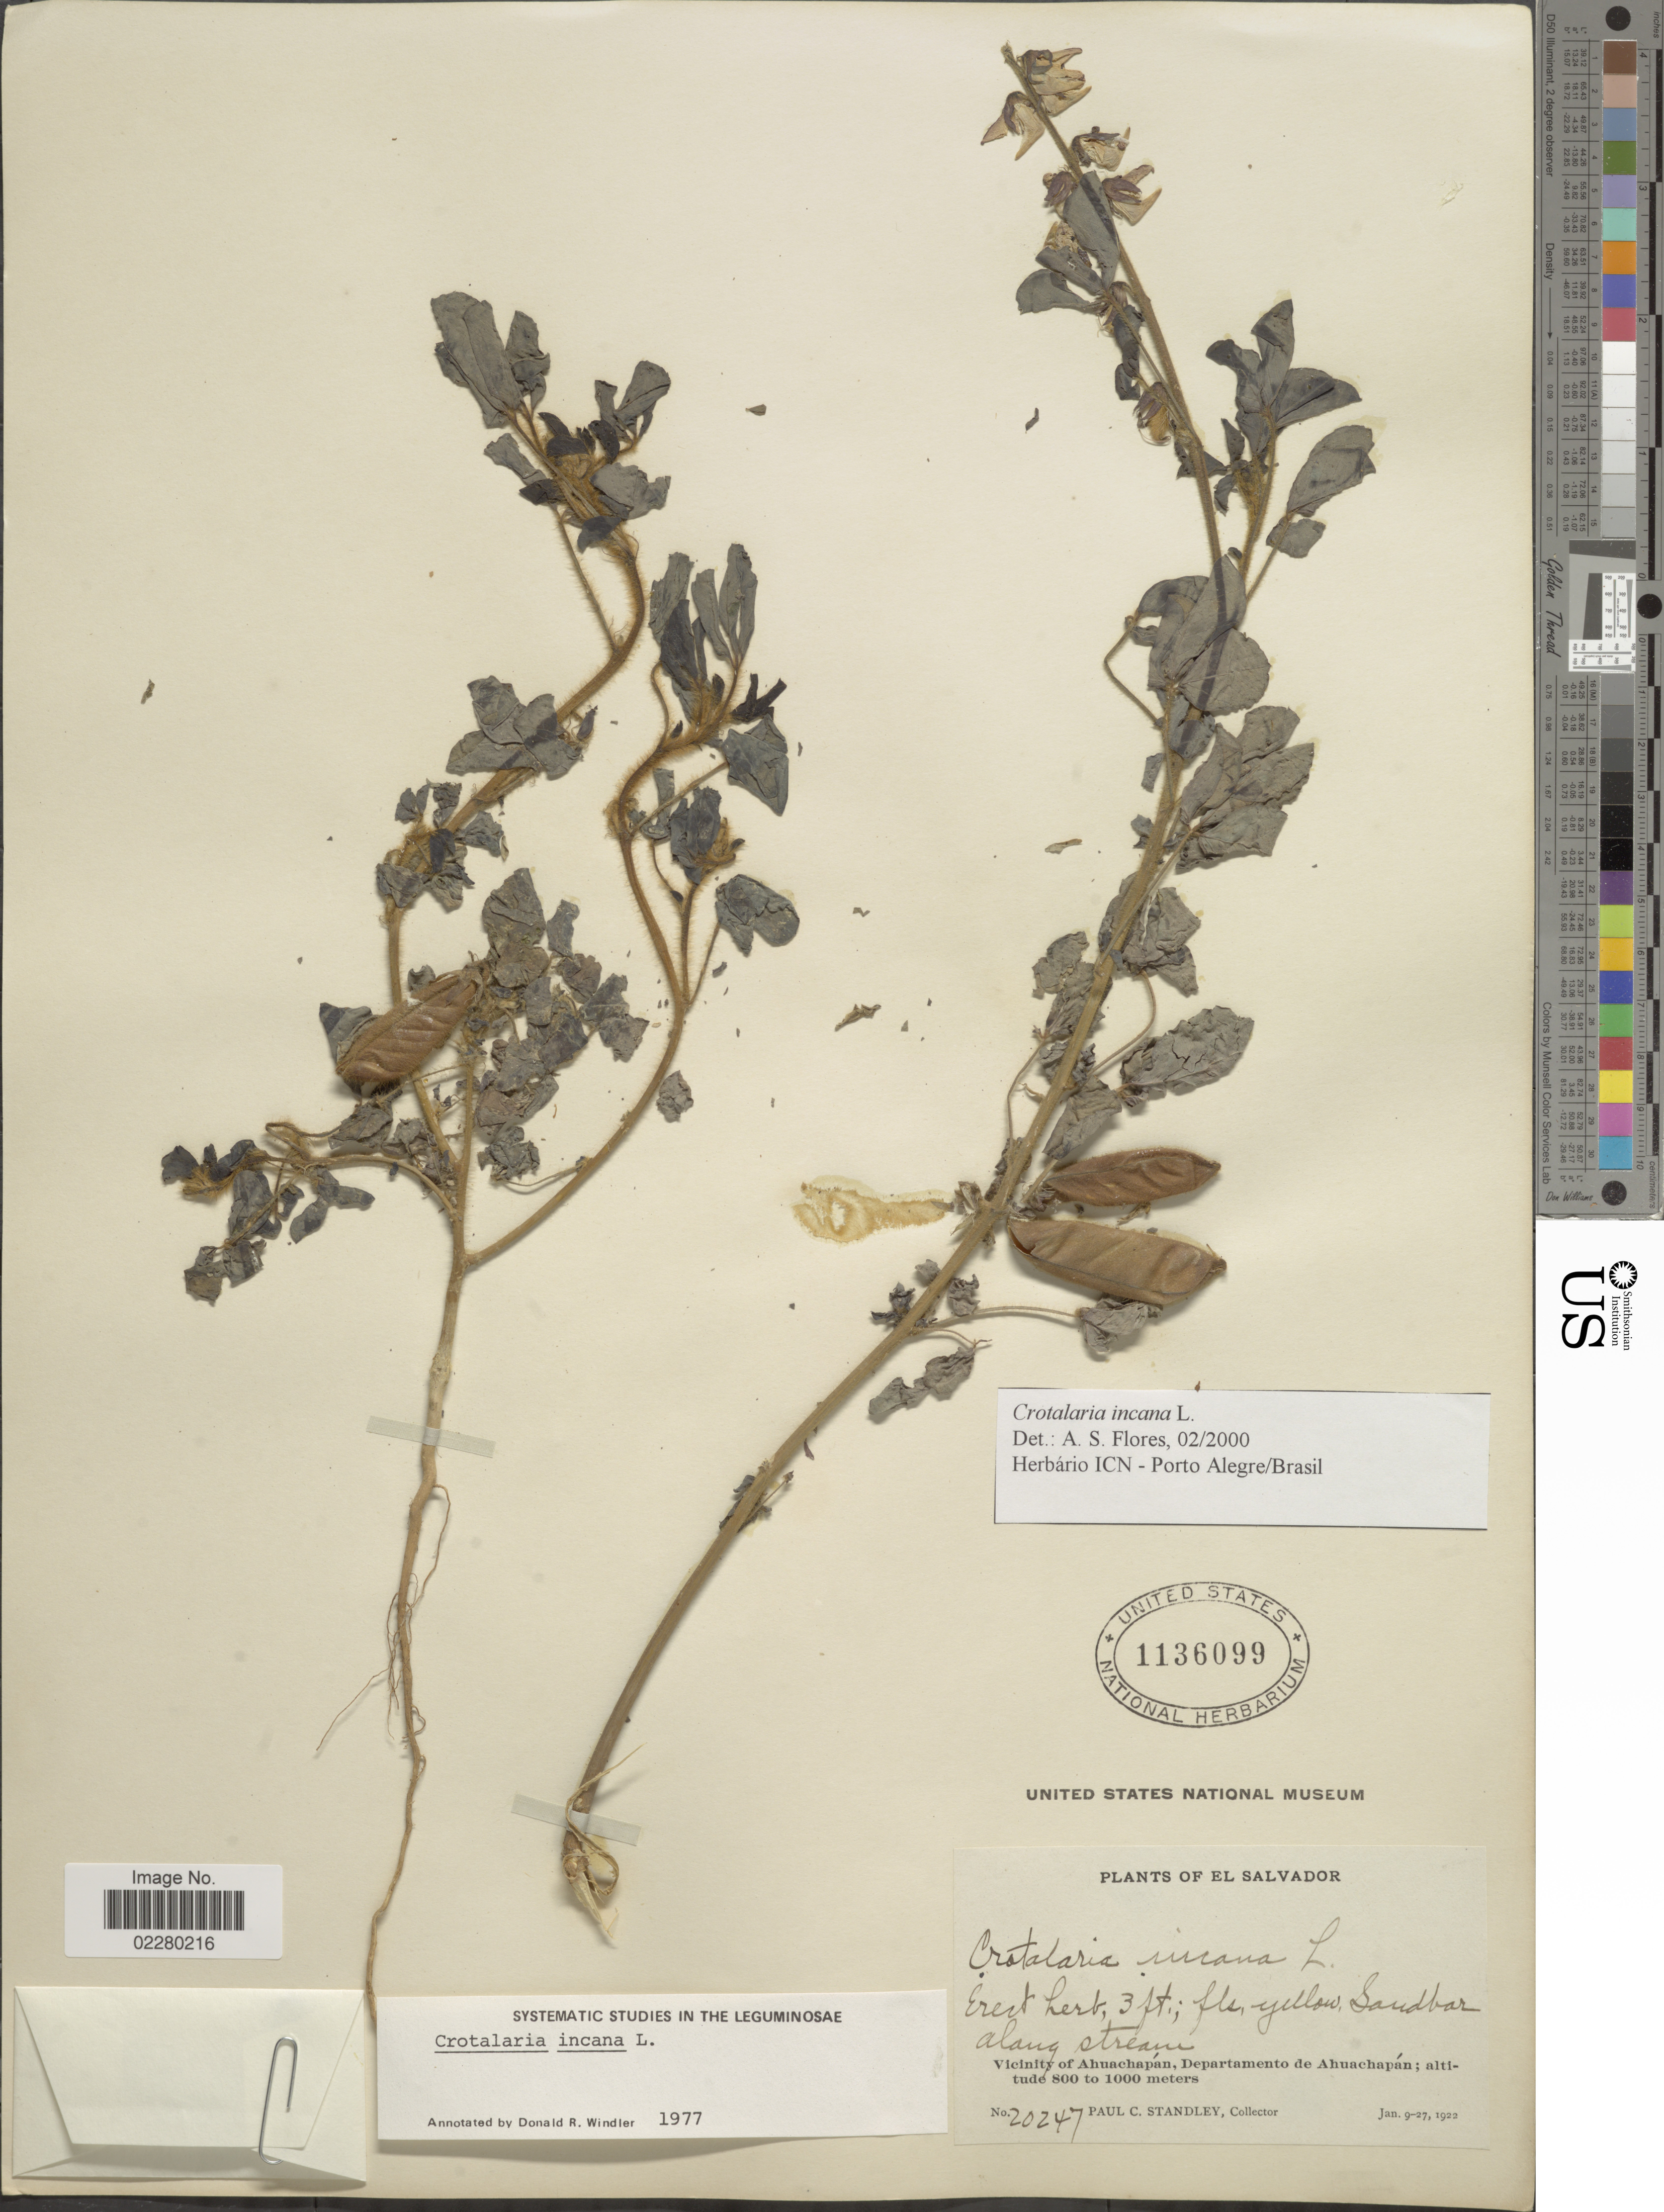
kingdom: Plantae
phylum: Tracheophyta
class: Magnoliopsida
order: Fabales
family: Fabaceae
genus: Crotalaria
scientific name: Crotalaria incana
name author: L.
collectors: P. C. Standley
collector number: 20247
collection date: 1922-01-09/1922-01-27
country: El Salvador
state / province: Ahuachapan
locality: Vicinity of Ahuachapán, Departamento de Ahuachapán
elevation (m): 800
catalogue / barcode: US 1136099